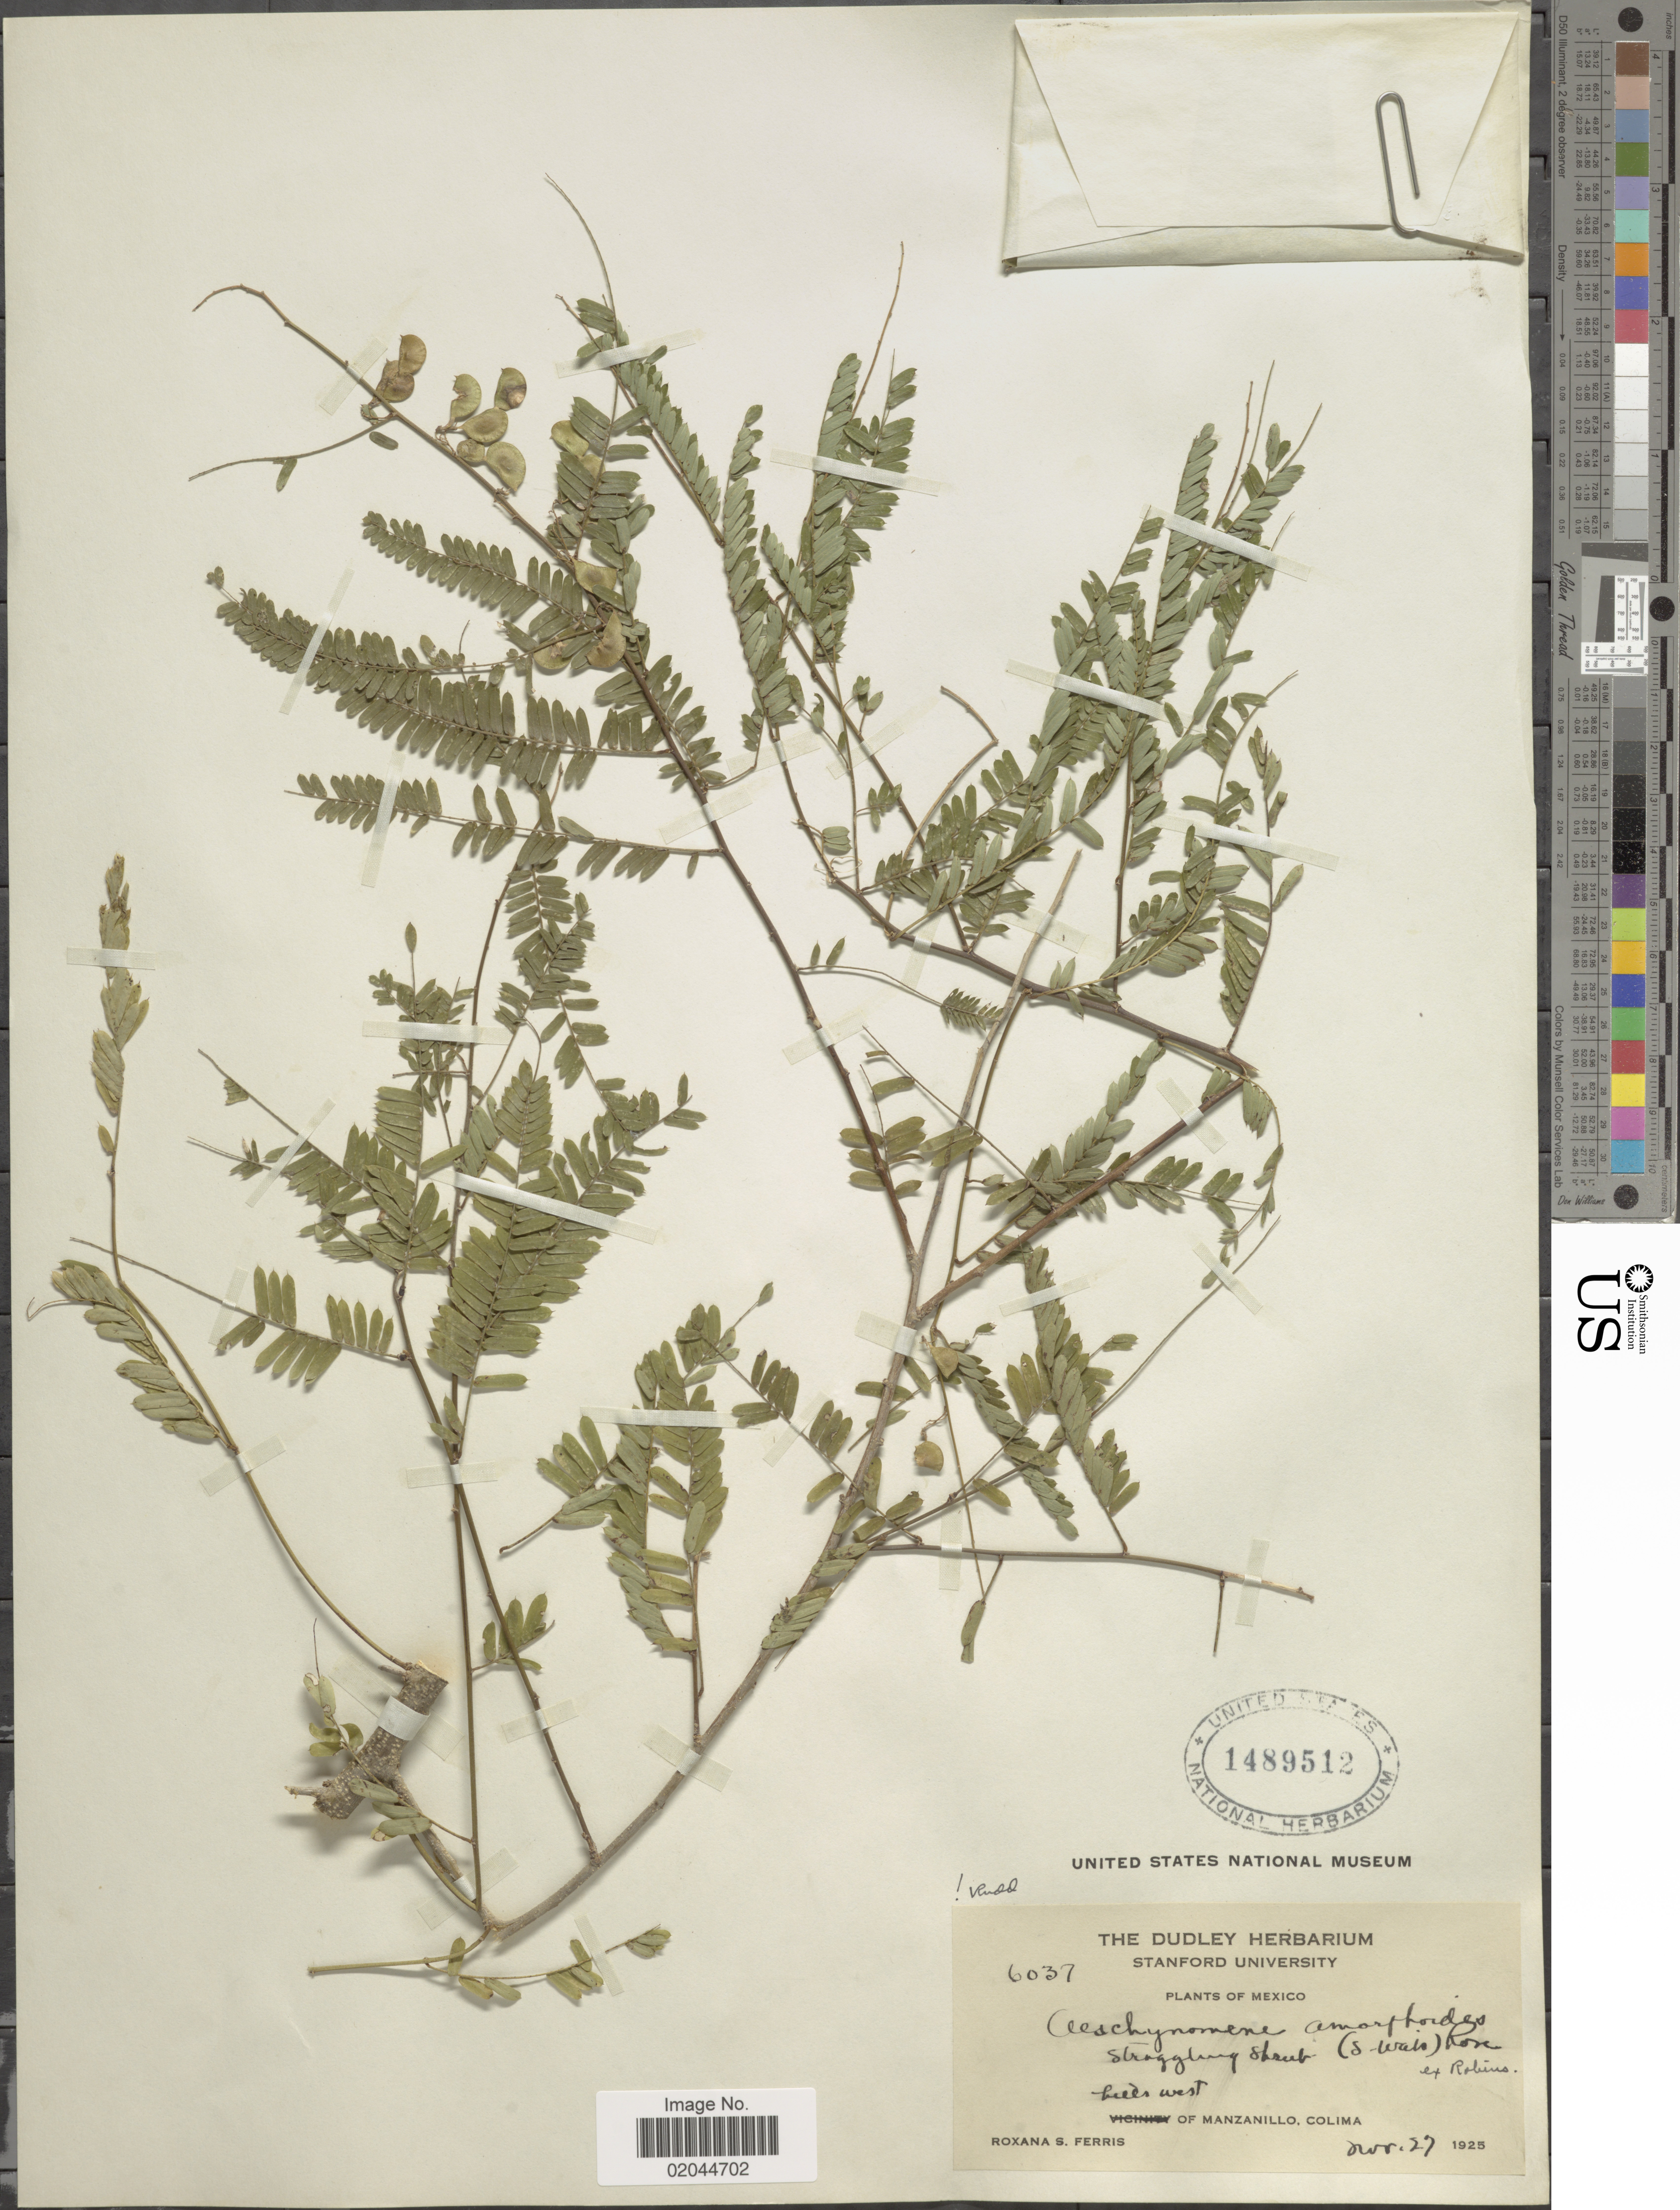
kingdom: Plantae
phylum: Tracheophyta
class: Magnoliopsida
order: Fabales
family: Fabaceae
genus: Aeschynomene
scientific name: Aeschynomene amorphoides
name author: (S. Watson) Rose ex B.L. Rob.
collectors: R. S. Ferris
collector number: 6037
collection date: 1925-11-27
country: Mexico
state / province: Colima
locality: Hills west, Mazanillo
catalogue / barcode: US 1489512